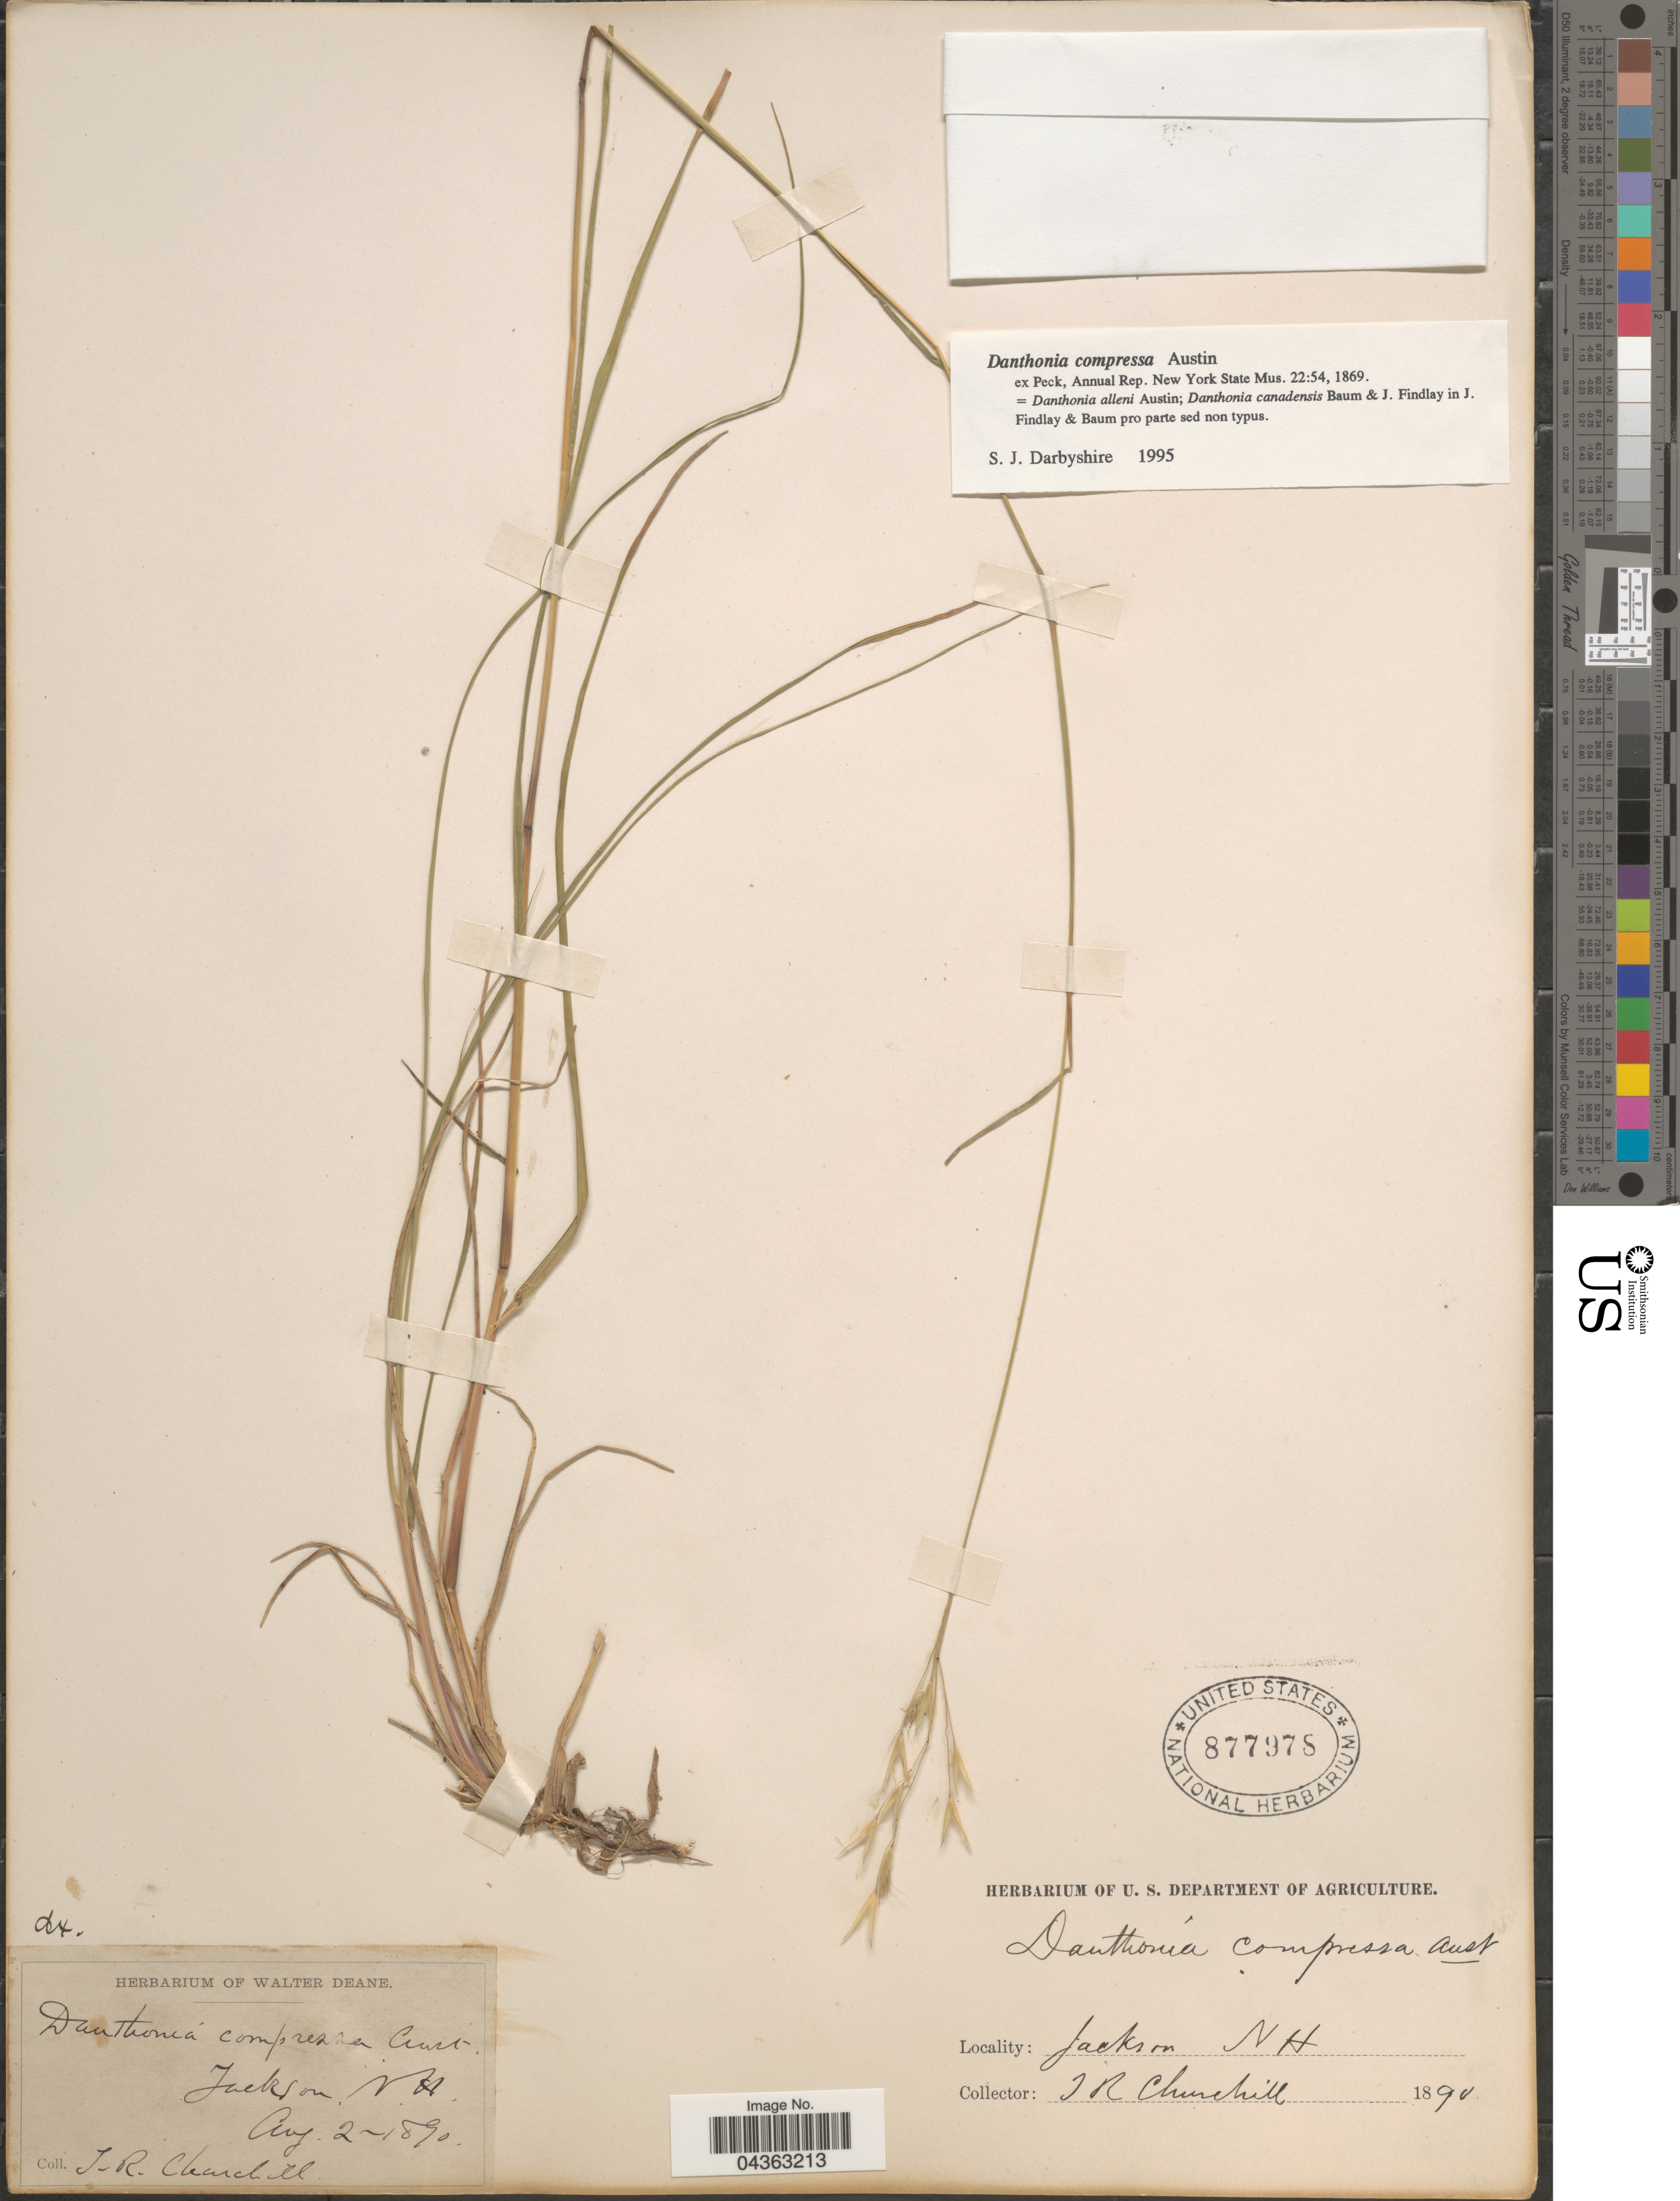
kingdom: Plantae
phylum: Tracheophyta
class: Liliopsida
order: Poales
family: Poaceae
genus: Danthonia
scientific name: Danthonia compressa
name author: Austin in F. Peck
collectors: J. Churchill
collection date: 1890-08-02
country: United States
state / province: New Hampshire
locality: Jackson.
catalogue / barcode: US 877978